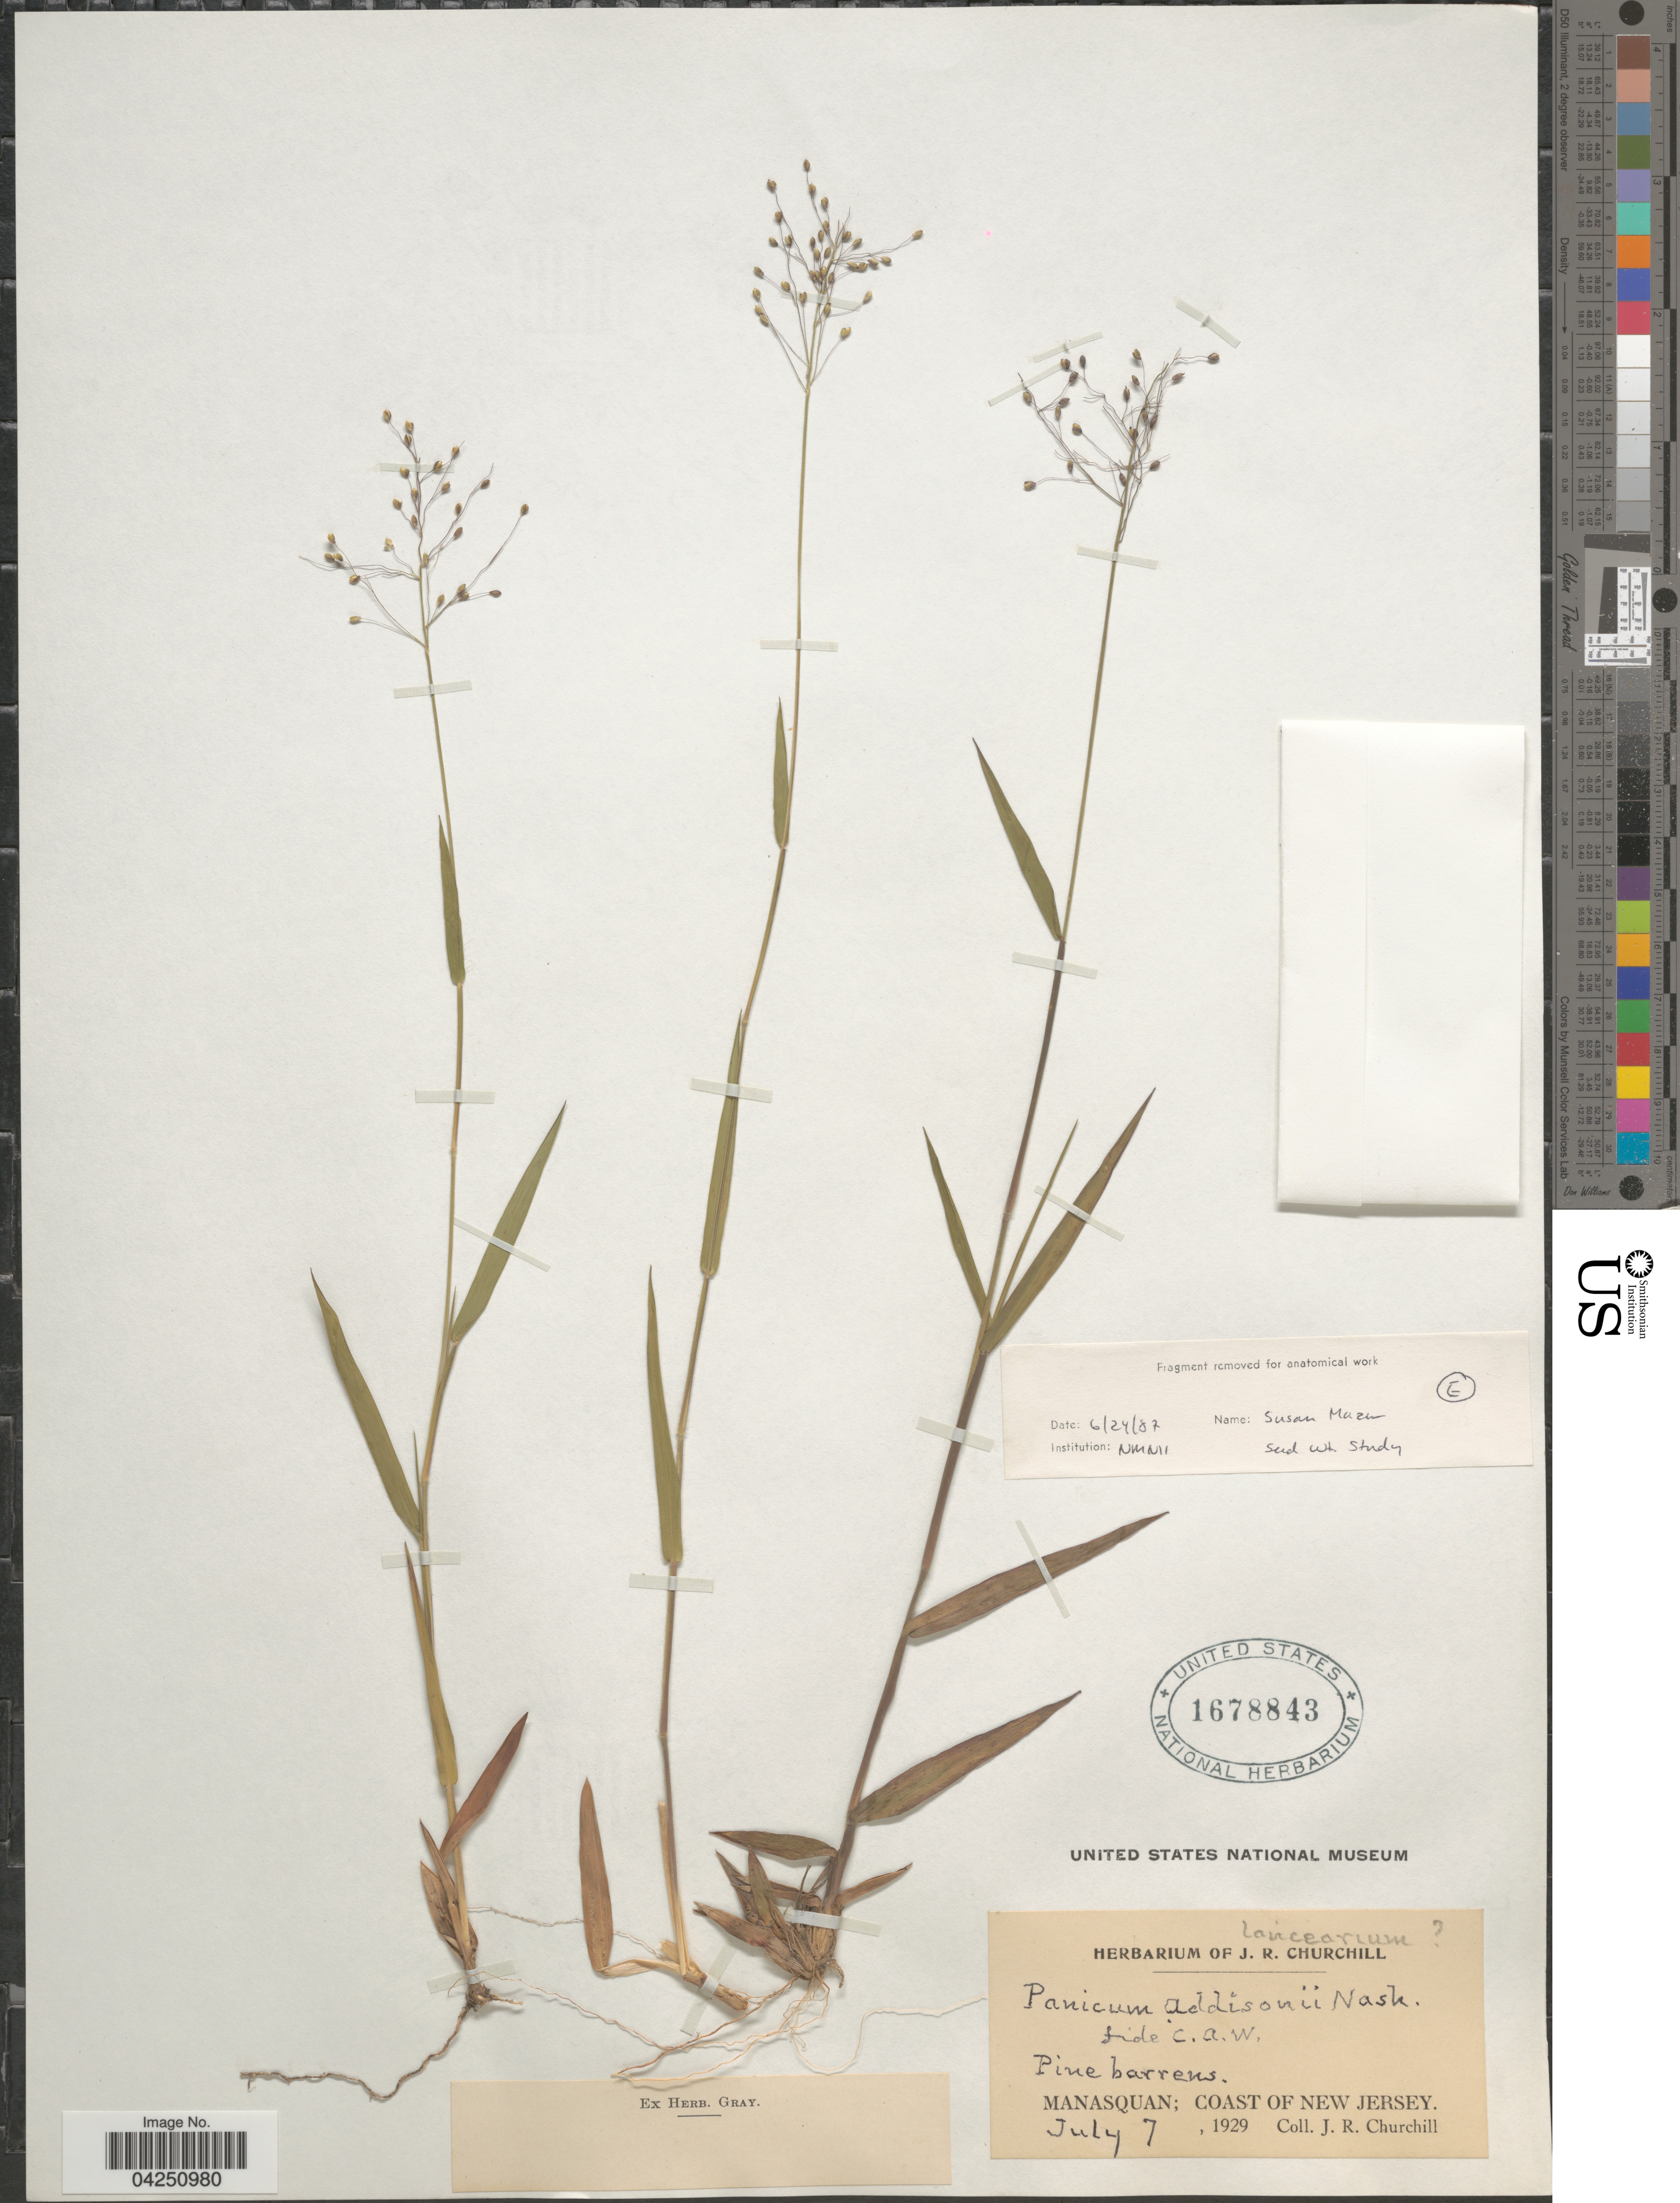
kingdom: Plantae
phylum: Tracheophyta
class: Liliopsida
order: Poales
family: Poaceae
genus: Dichanthelium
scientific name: Dichanthelium acuminatum var. acuminatum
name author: (Sw.) Gould & C.A. Clark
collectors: J. Churchill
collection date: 1929-07-07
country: United States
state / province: New Jersey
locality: Manasquan; Coast of New Jersey.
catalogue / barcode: US 1678843